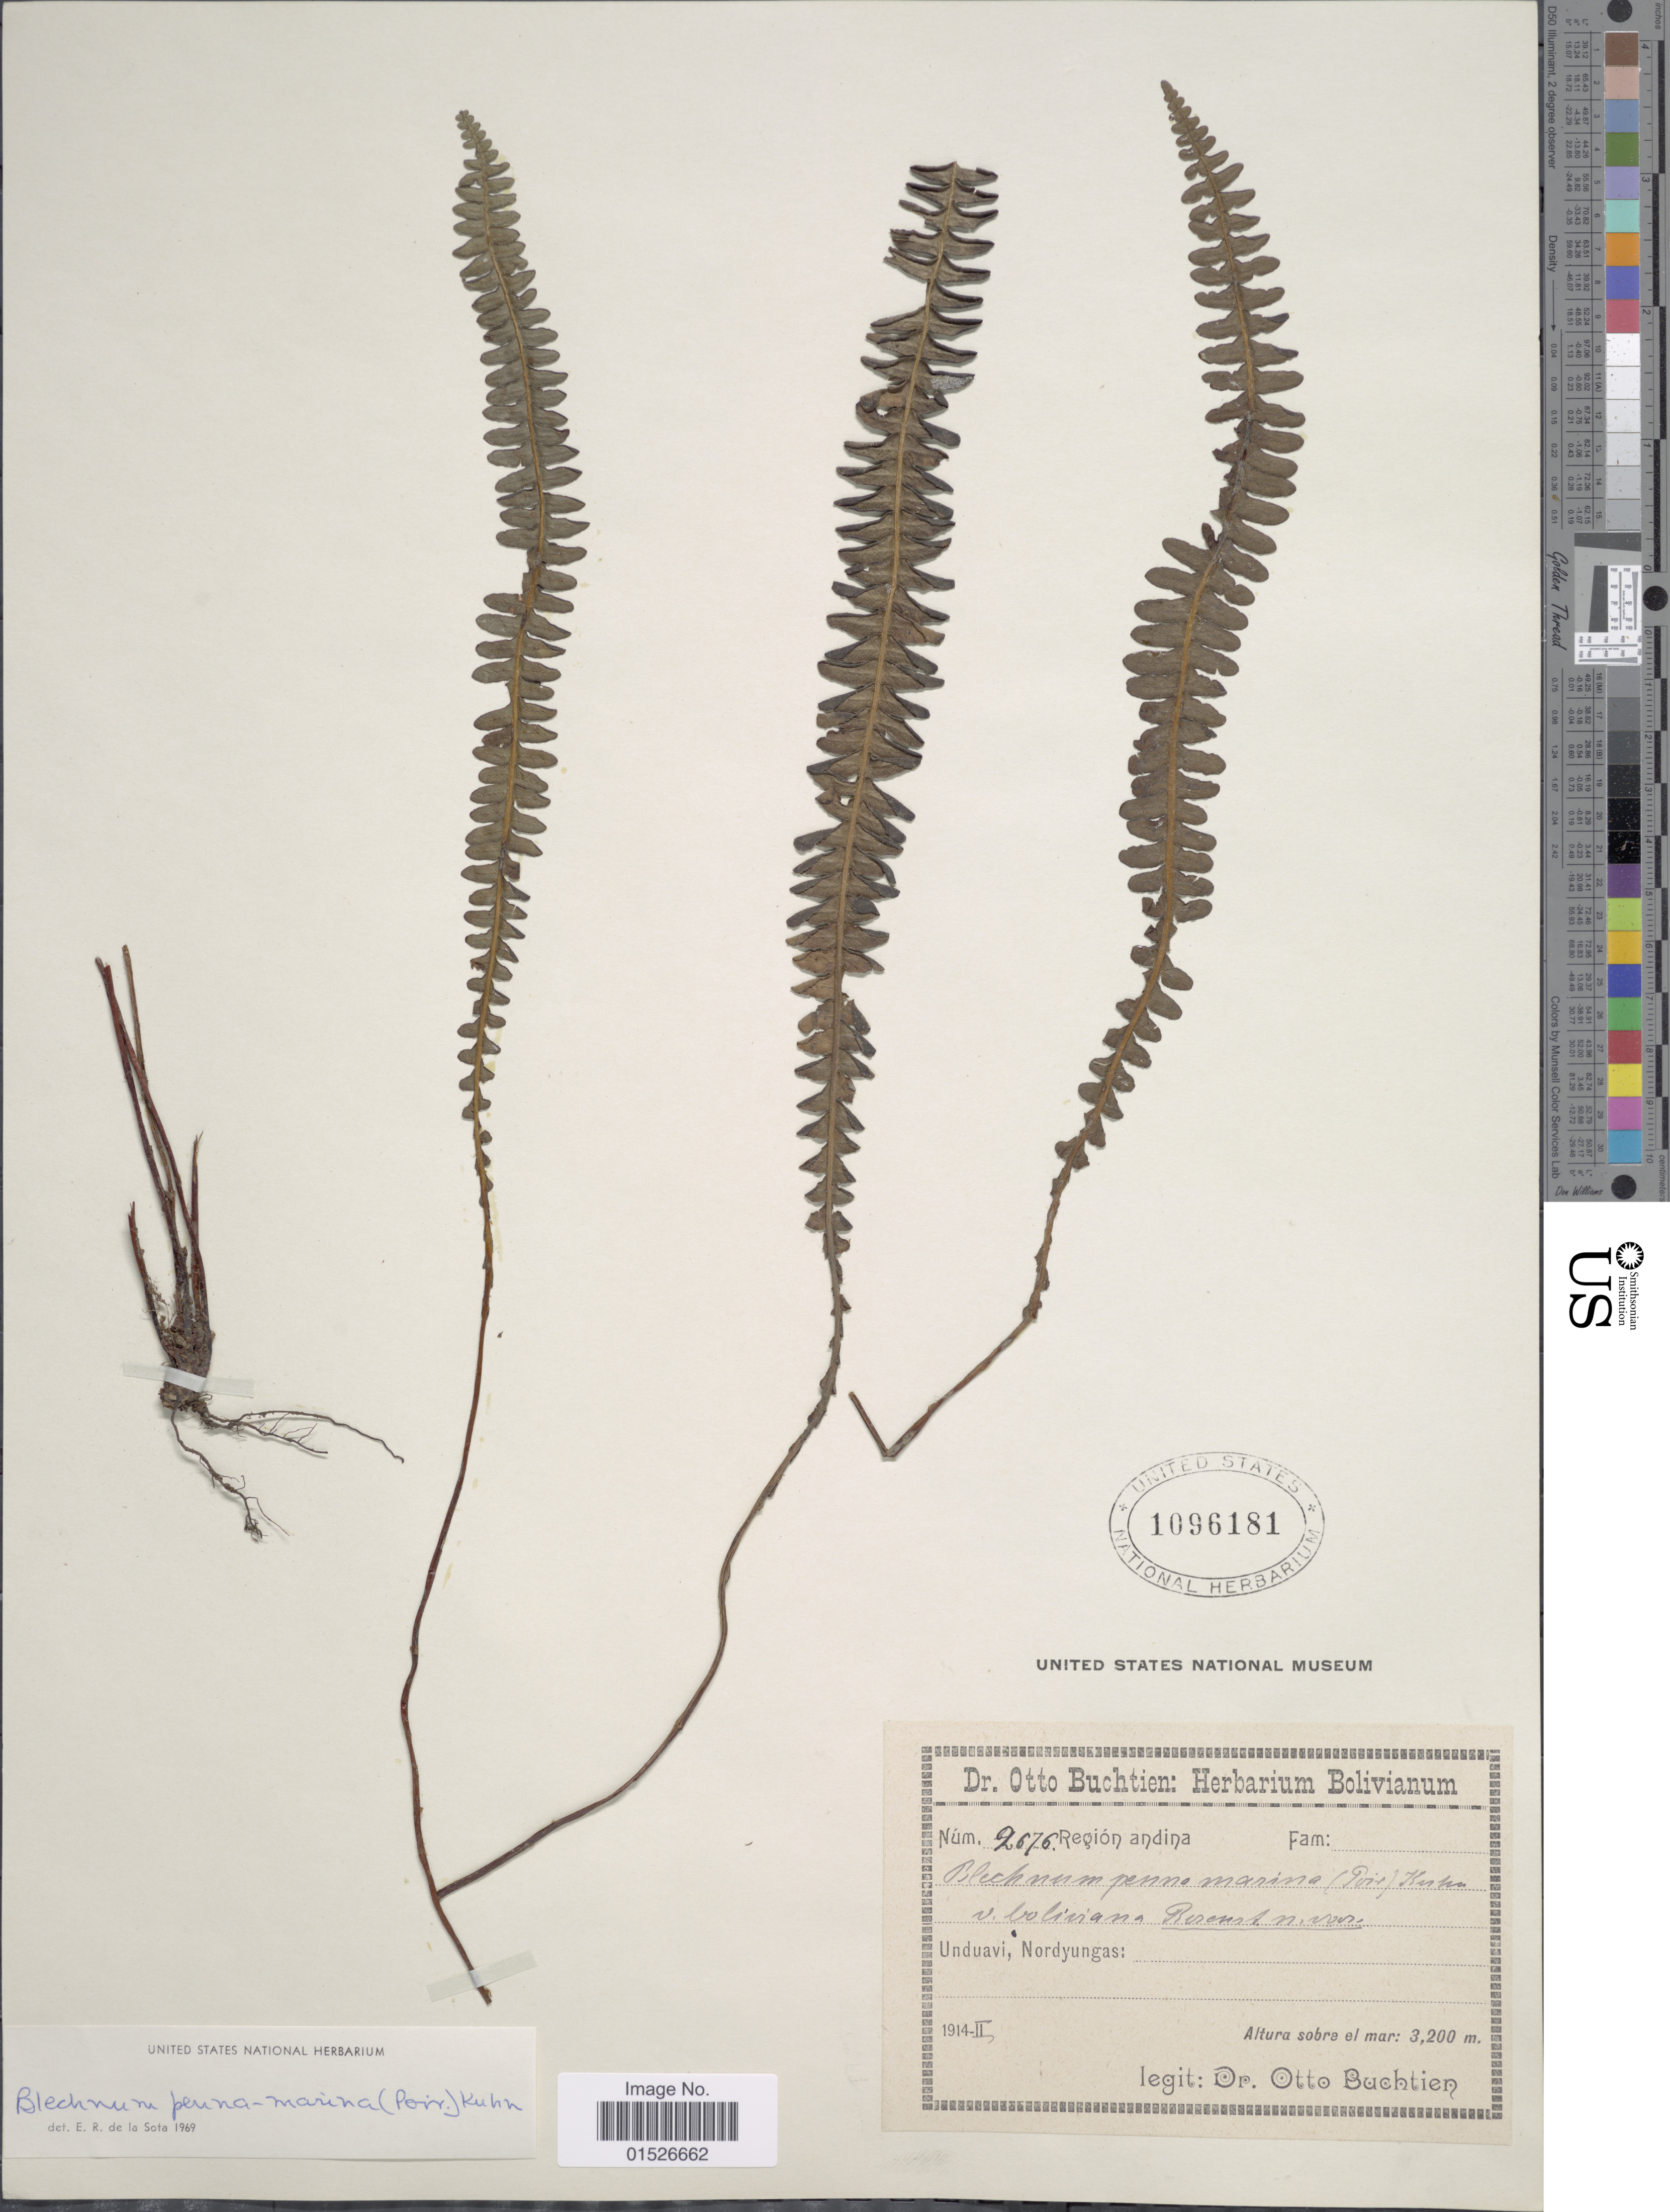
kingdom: Plantae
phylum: Tracheophyta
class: Polypodiopsida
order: Polypodiales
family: Blechnaceae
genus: Blechnum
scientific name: Blechnum penna-marina subsp. bolivianum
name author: Rosenst. ex Looser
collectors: O. Buchtien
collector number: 2676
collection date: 1914-02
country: Bolivia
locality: Region andina, Unduavi, Nordyungas.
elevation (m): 3200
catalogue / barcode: US 1096181